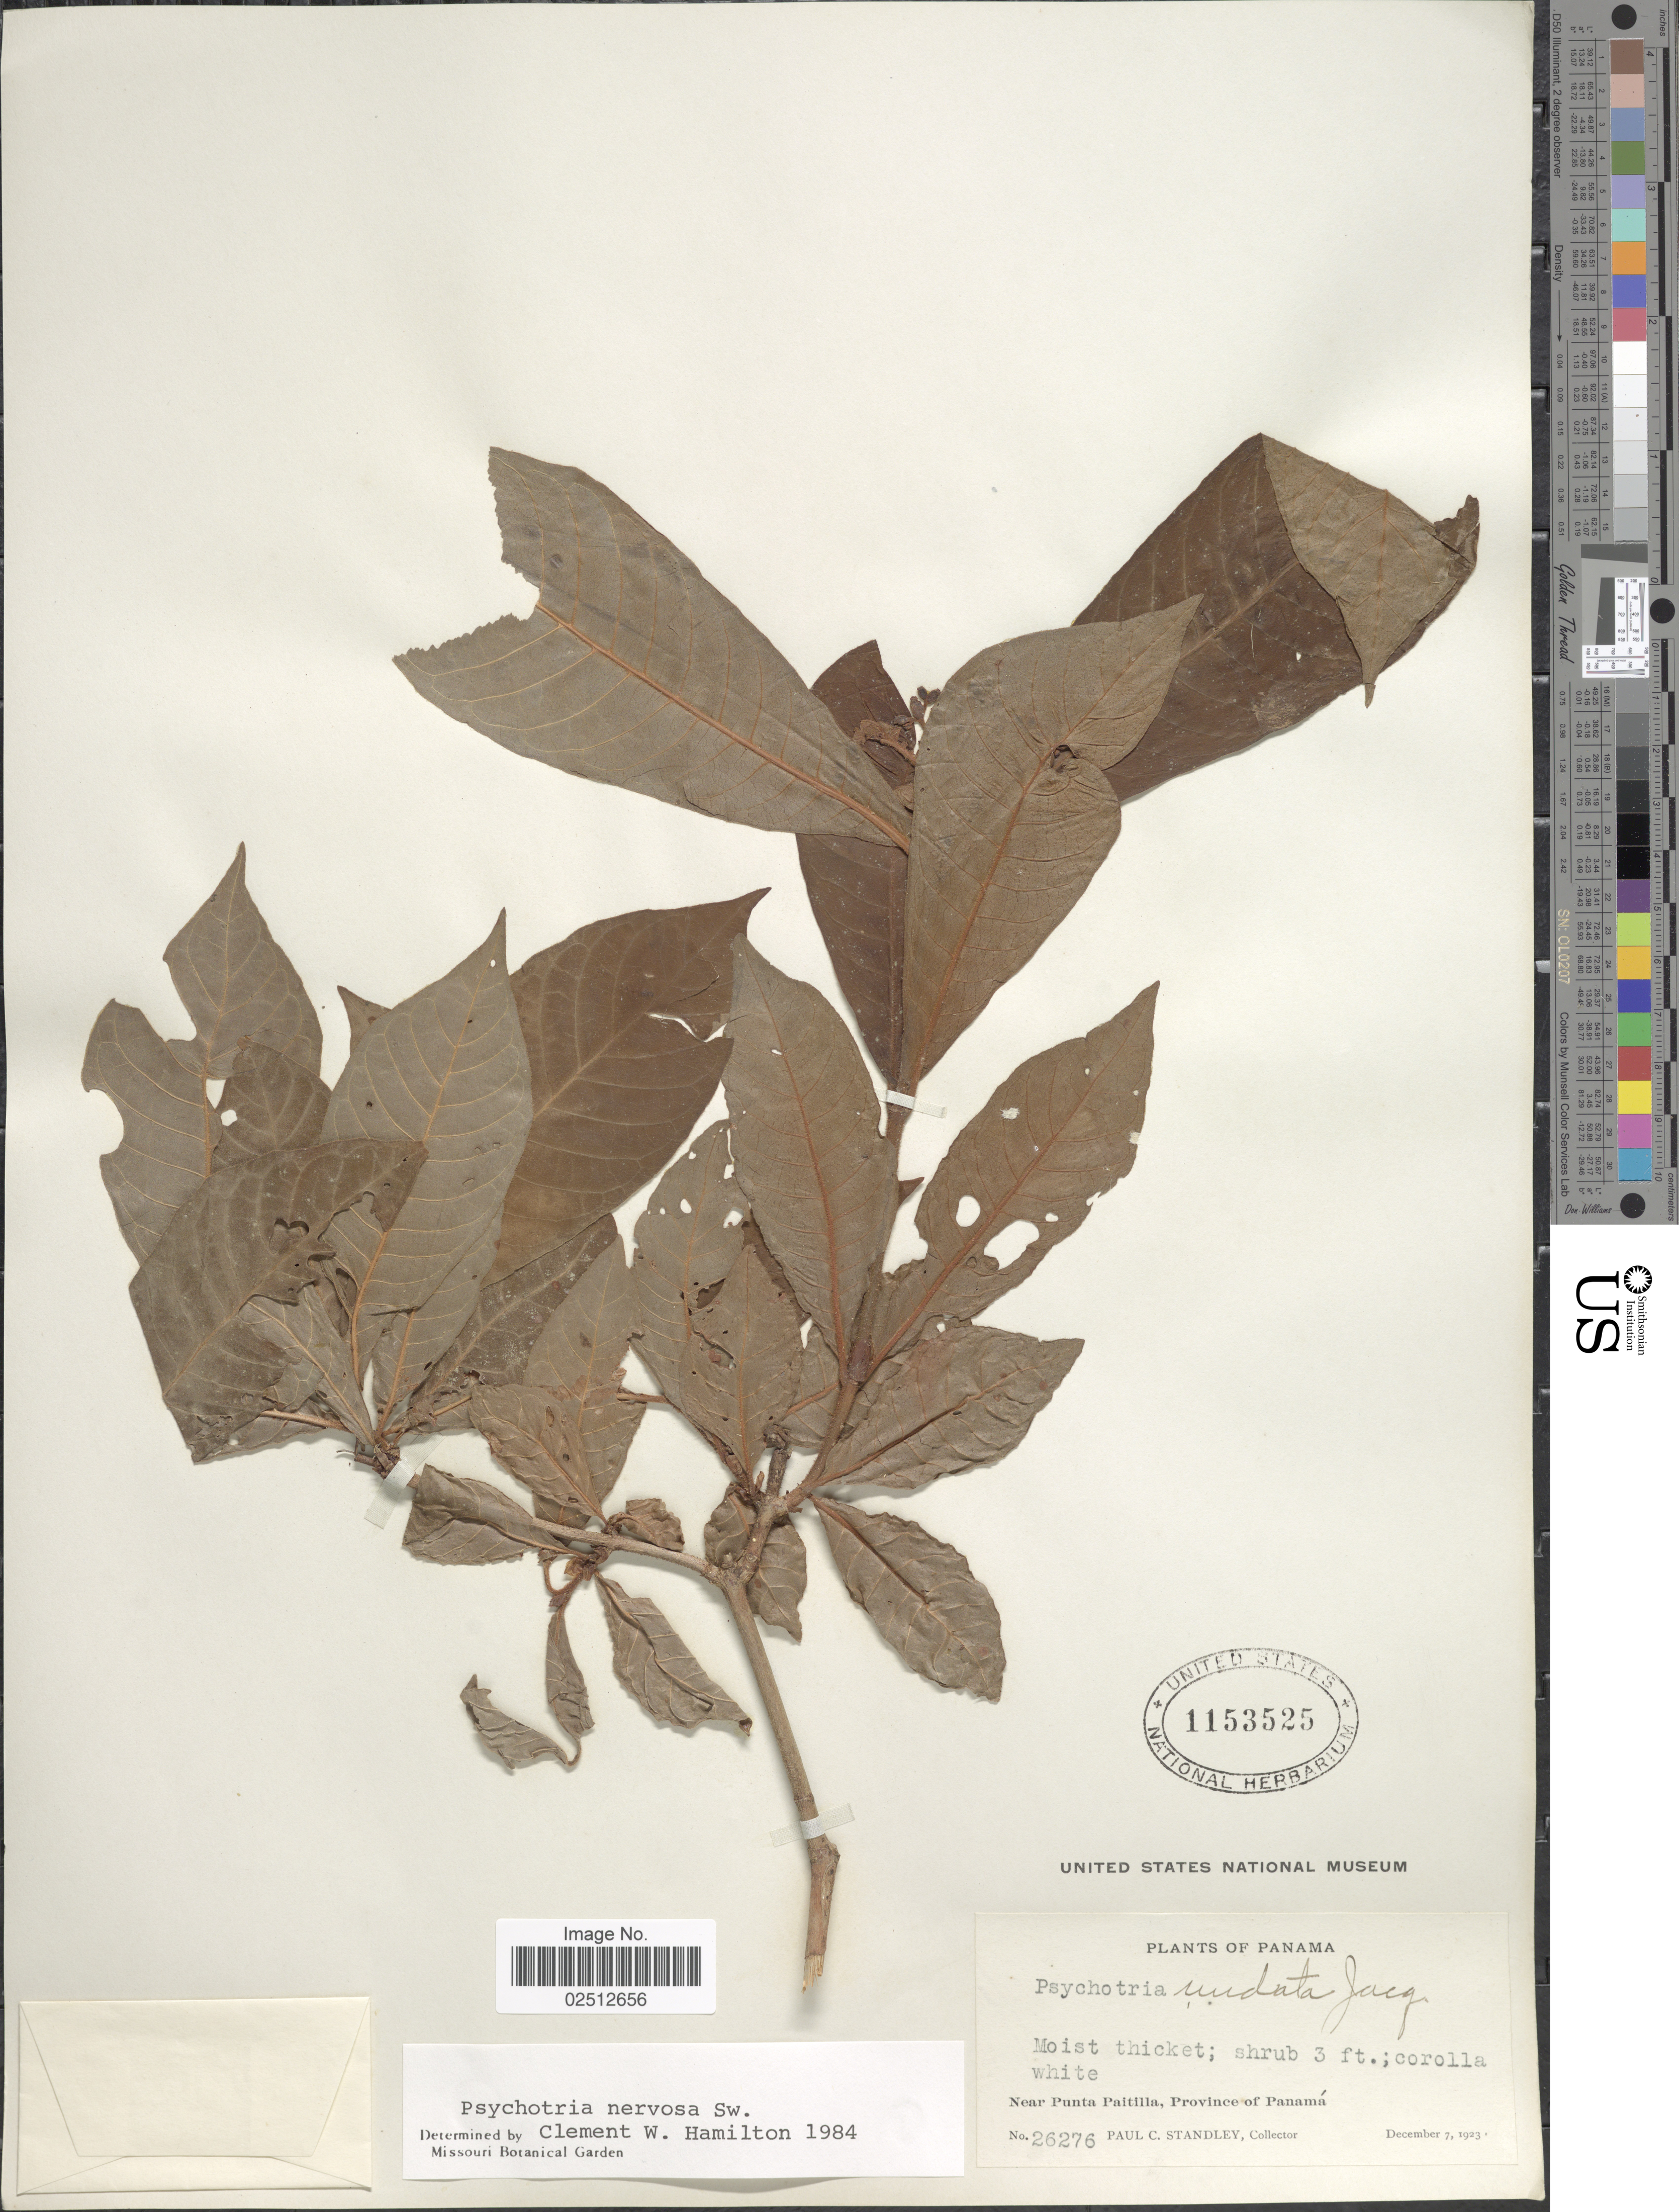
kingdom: Plantae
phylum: Tracheophyta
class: Magnoliopsida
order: Gentianales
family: Rubiaceae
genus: Psychotria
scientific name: Psychotria nervosa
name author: Sw.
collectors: P. C. Standley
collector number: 26276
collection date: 1923-12-07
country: Panama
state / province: Panamá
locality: Near Punta Paitilla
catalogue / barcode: US 1153525